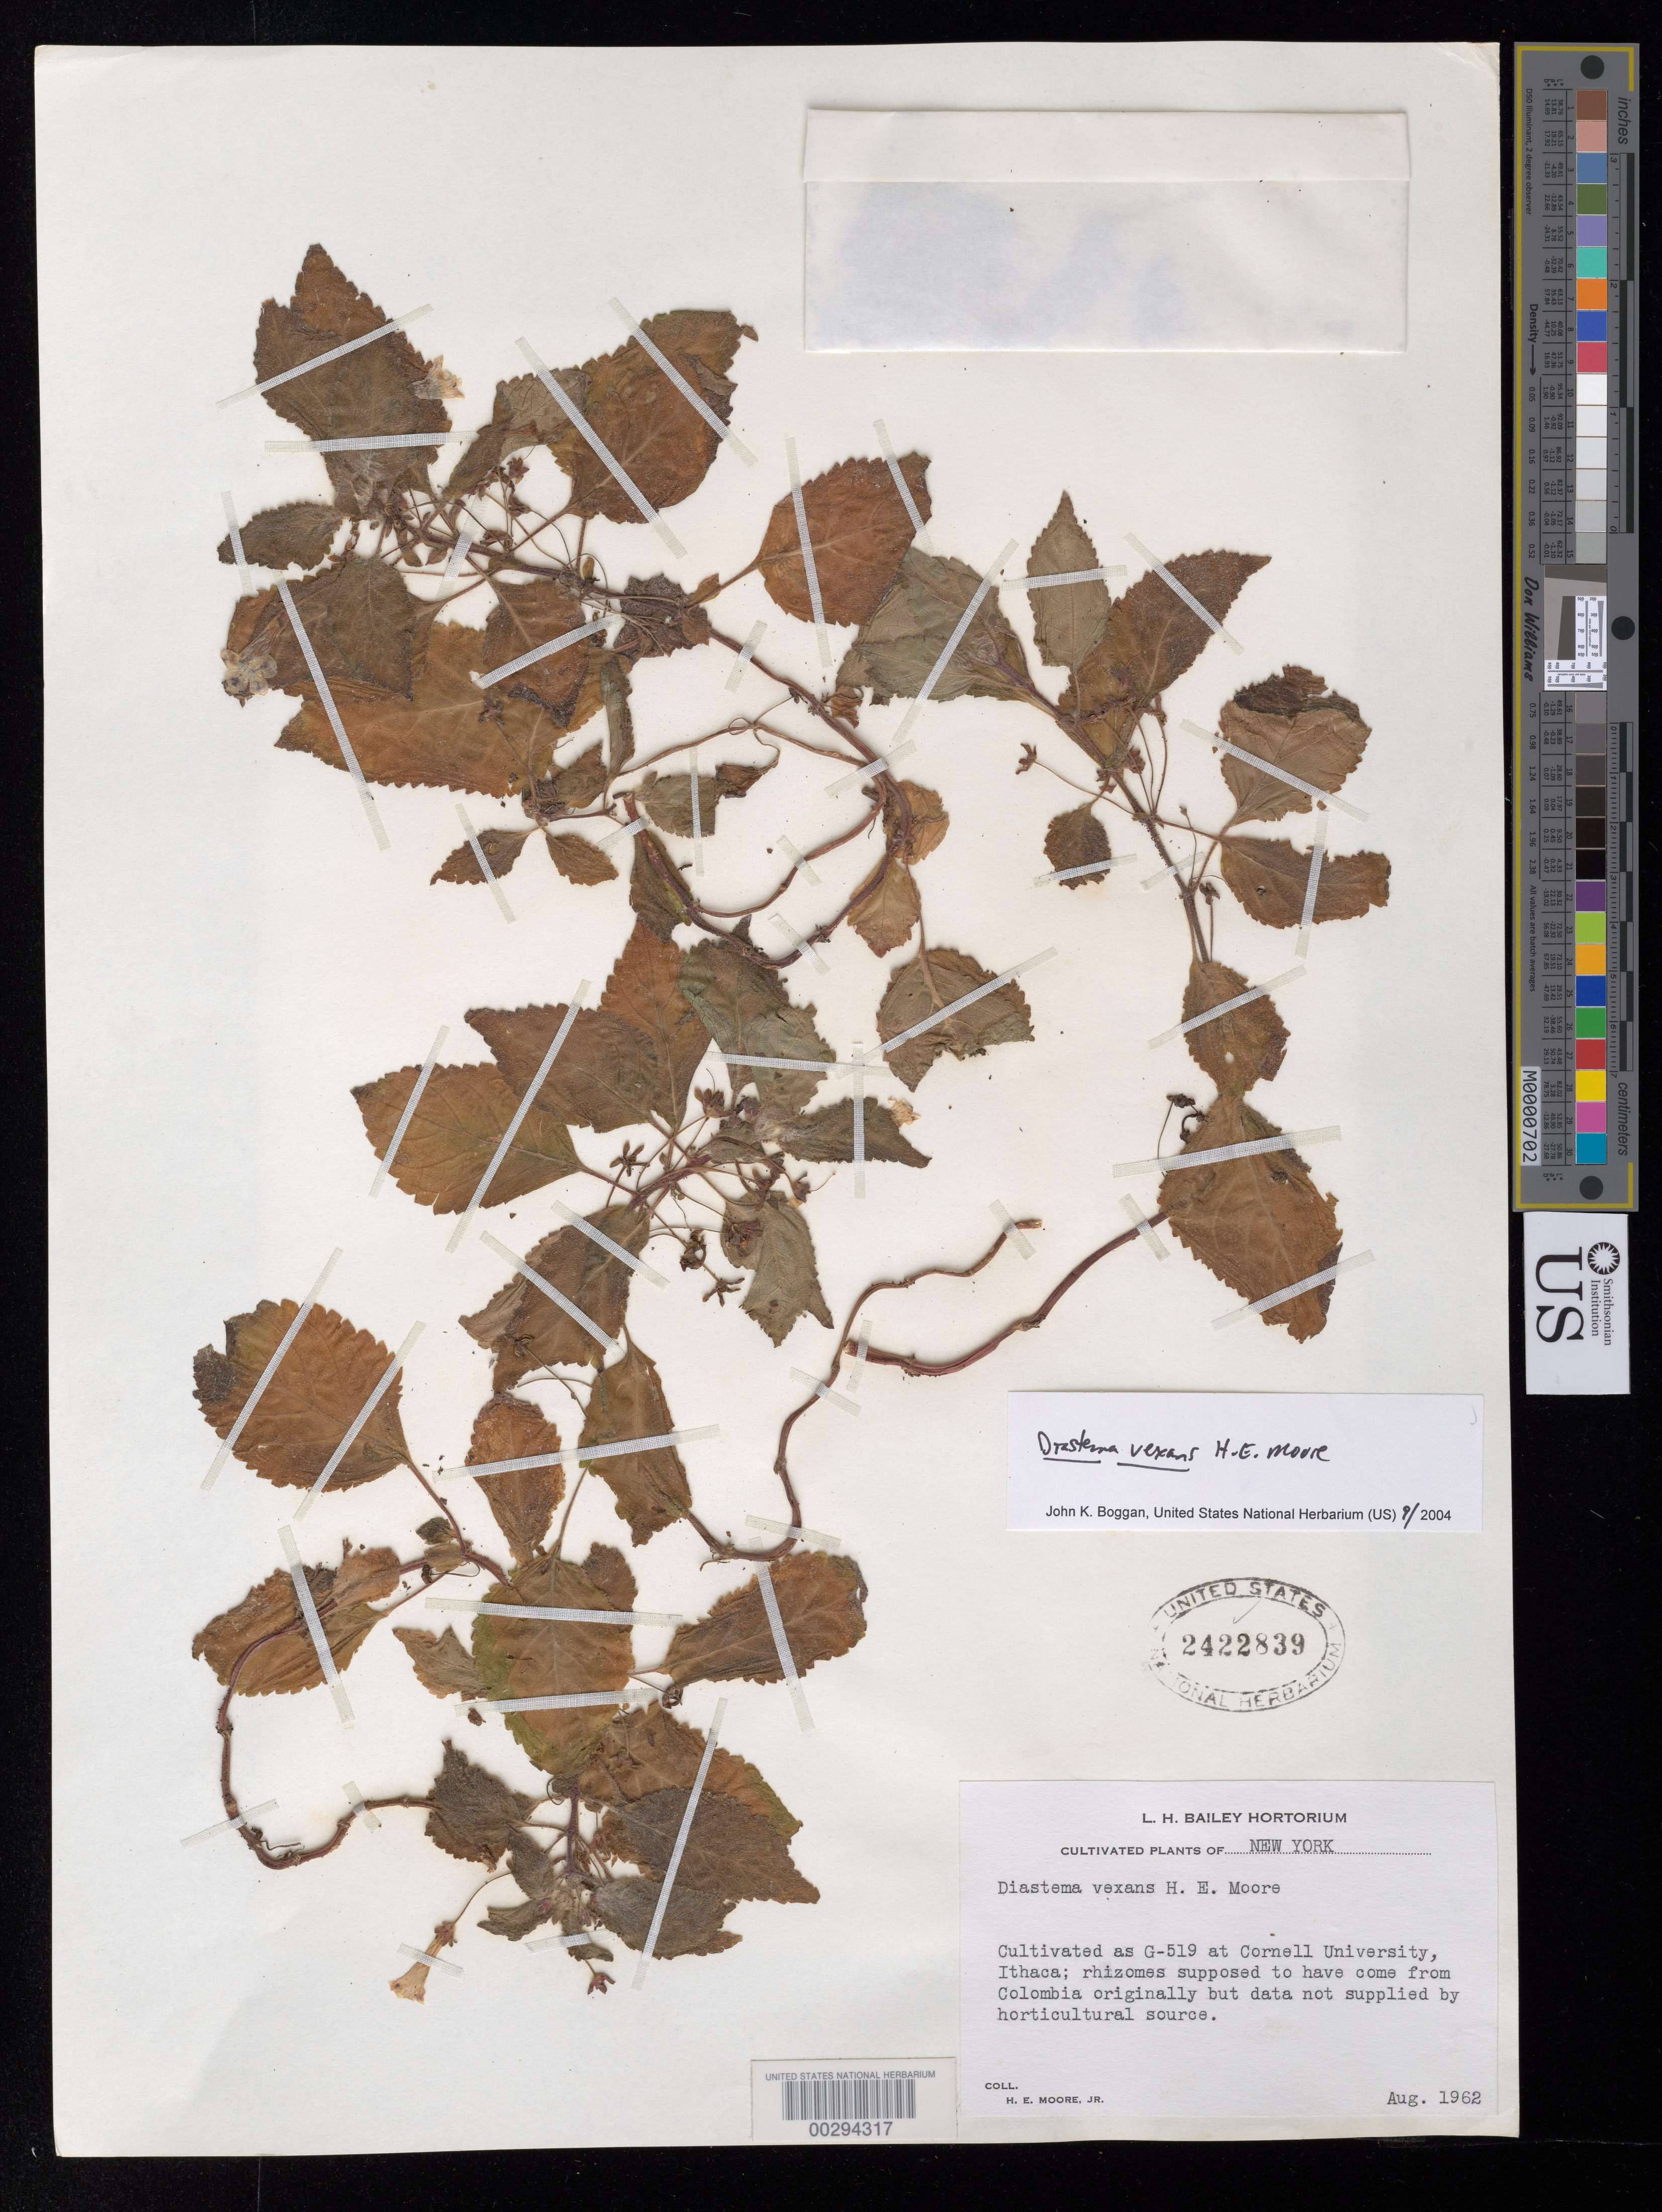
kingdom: Plantae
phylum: Tracheophyta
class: Magnoliopsida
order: Lamiales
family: Gesneriaceae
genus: Diastema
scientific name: Diastema vexans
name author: H.E. Moore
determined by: Boggan, J. K., (US), NMNH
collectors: H. E. Moore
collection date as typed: Aug 1962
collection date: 1962-08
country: Colombia (?)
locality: Cultivated at Cornell University, Ithaca, New York.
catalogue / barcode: US 2422839